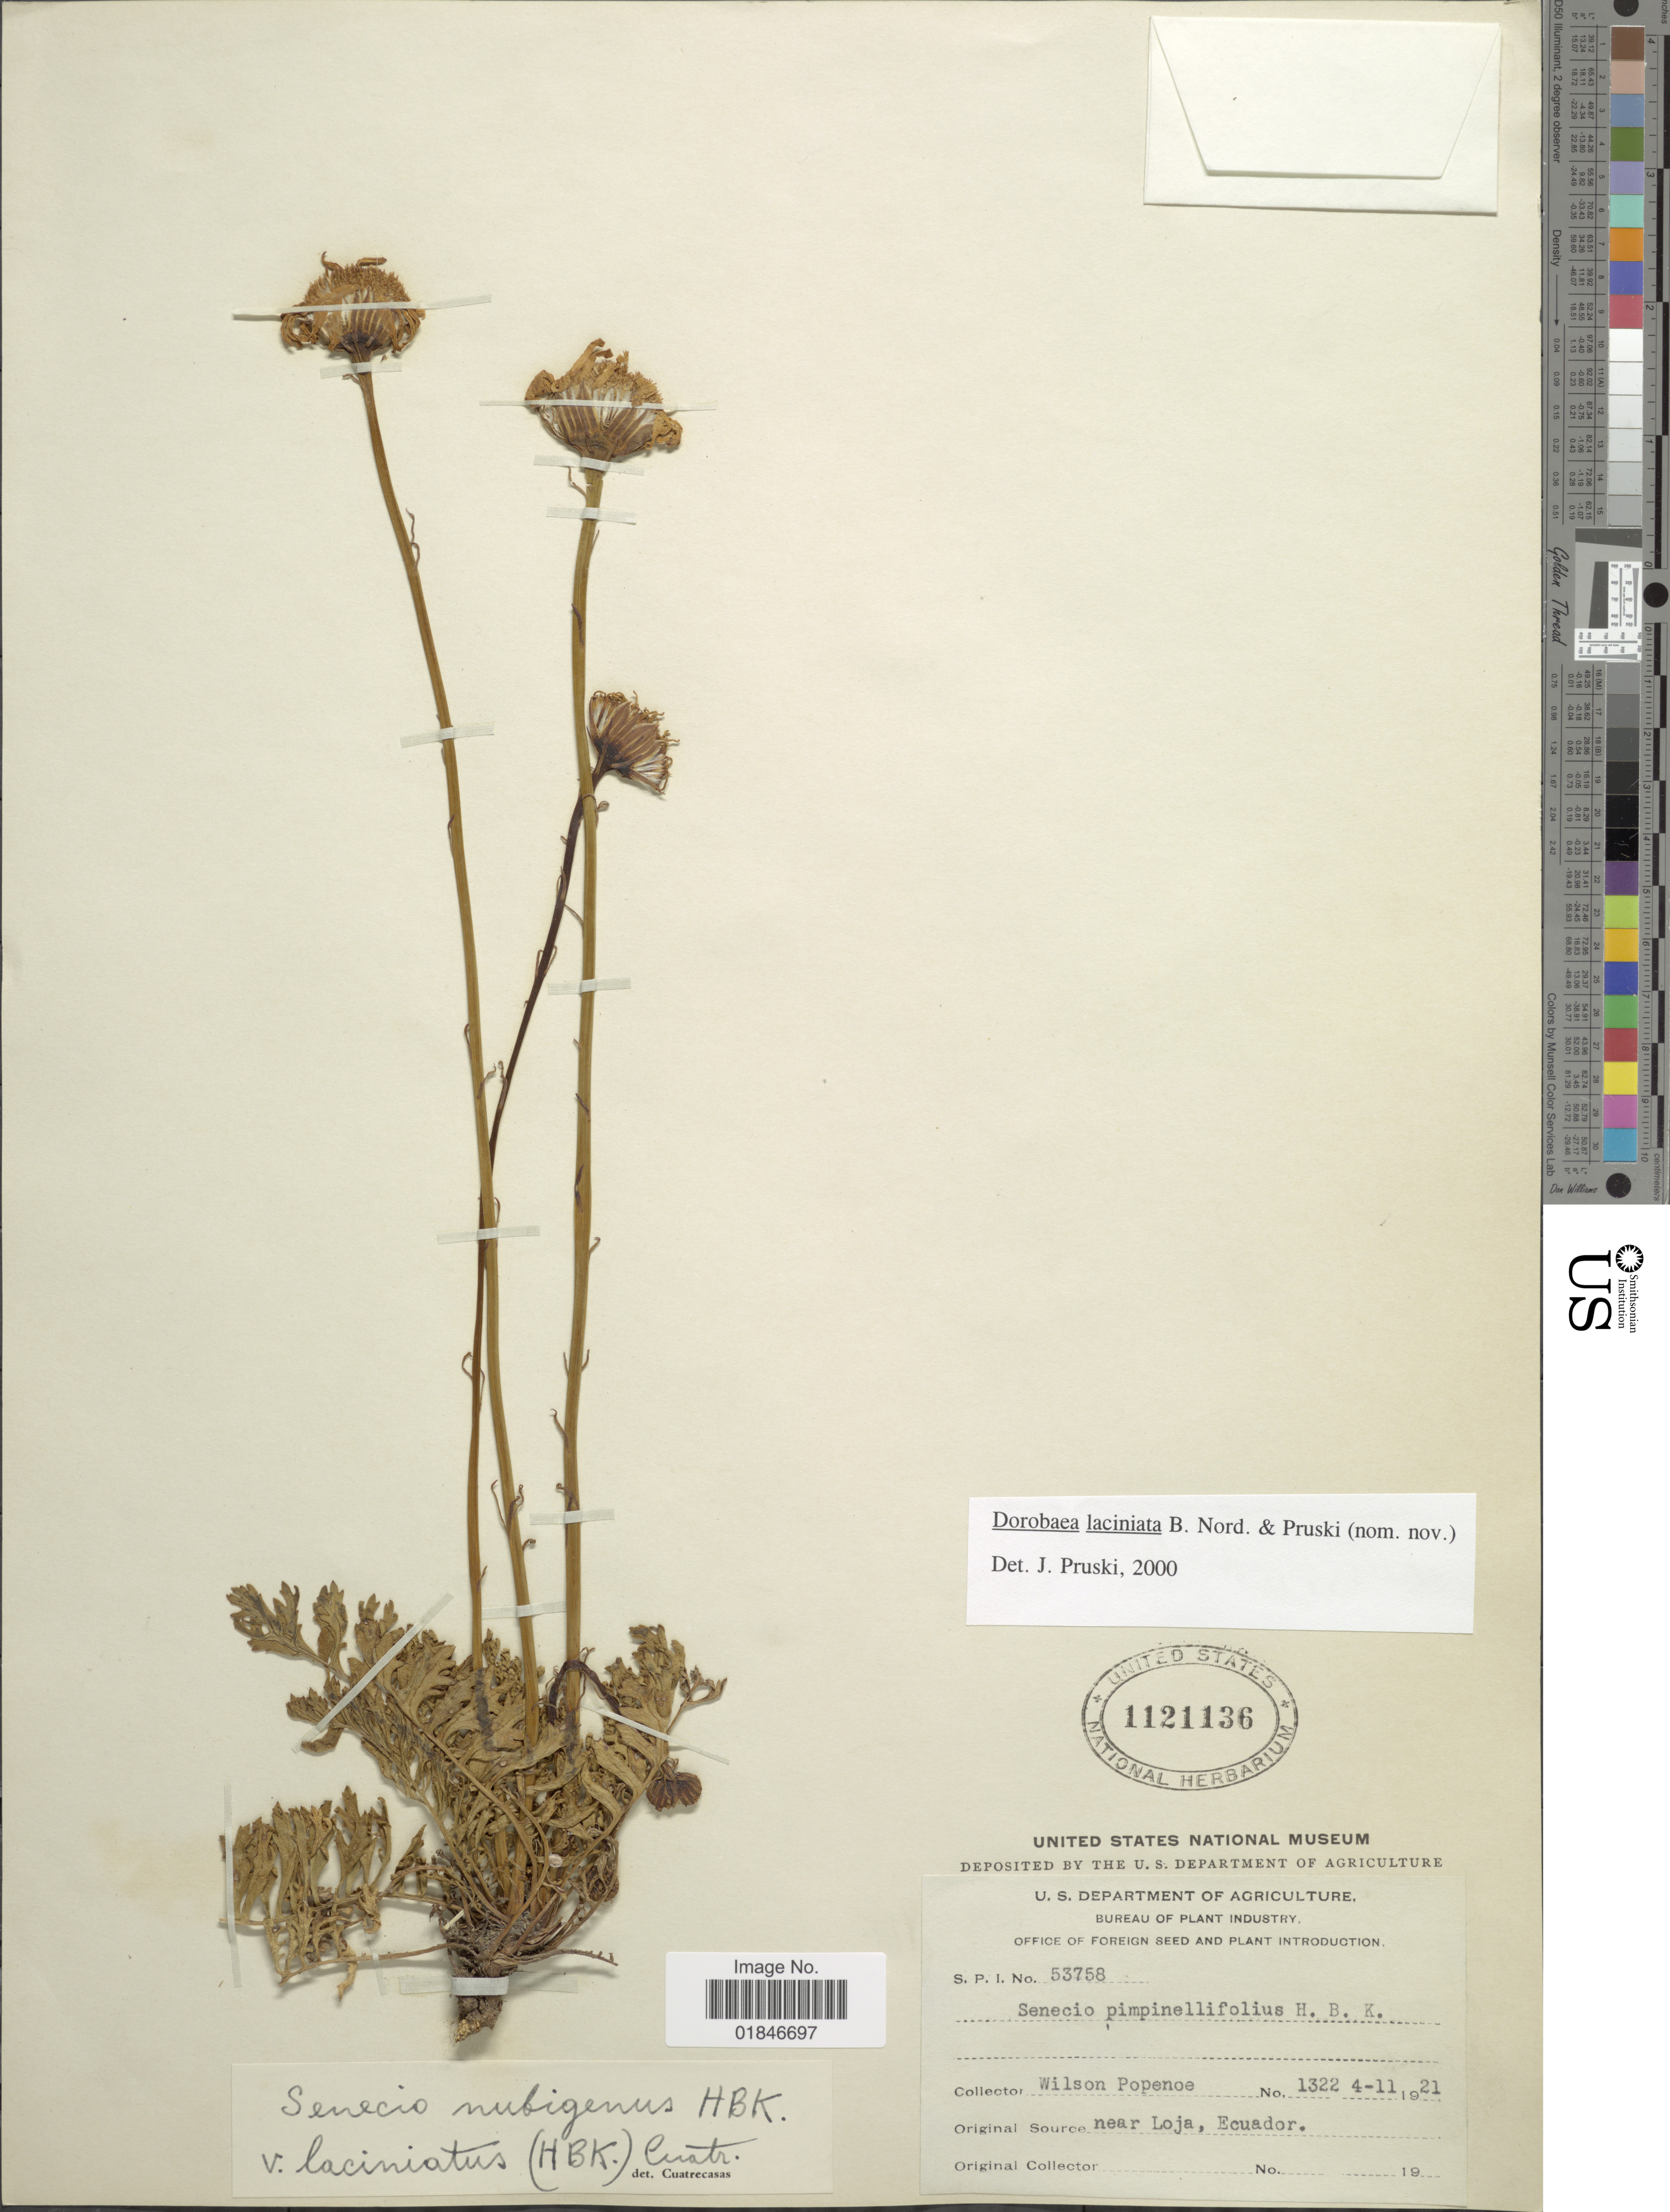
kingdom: Plantae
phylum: Tracheophyta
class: Magnoliopsida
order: Asterales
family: Asteraceae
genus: Dorobaea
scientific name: Dorobaea laciniata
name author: B. Nord. & Pruski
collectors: W. Popenoe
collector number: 53758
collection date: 1921-11-04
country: Ecuador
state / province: Loja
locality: Near Loja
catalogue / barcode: US 1121136